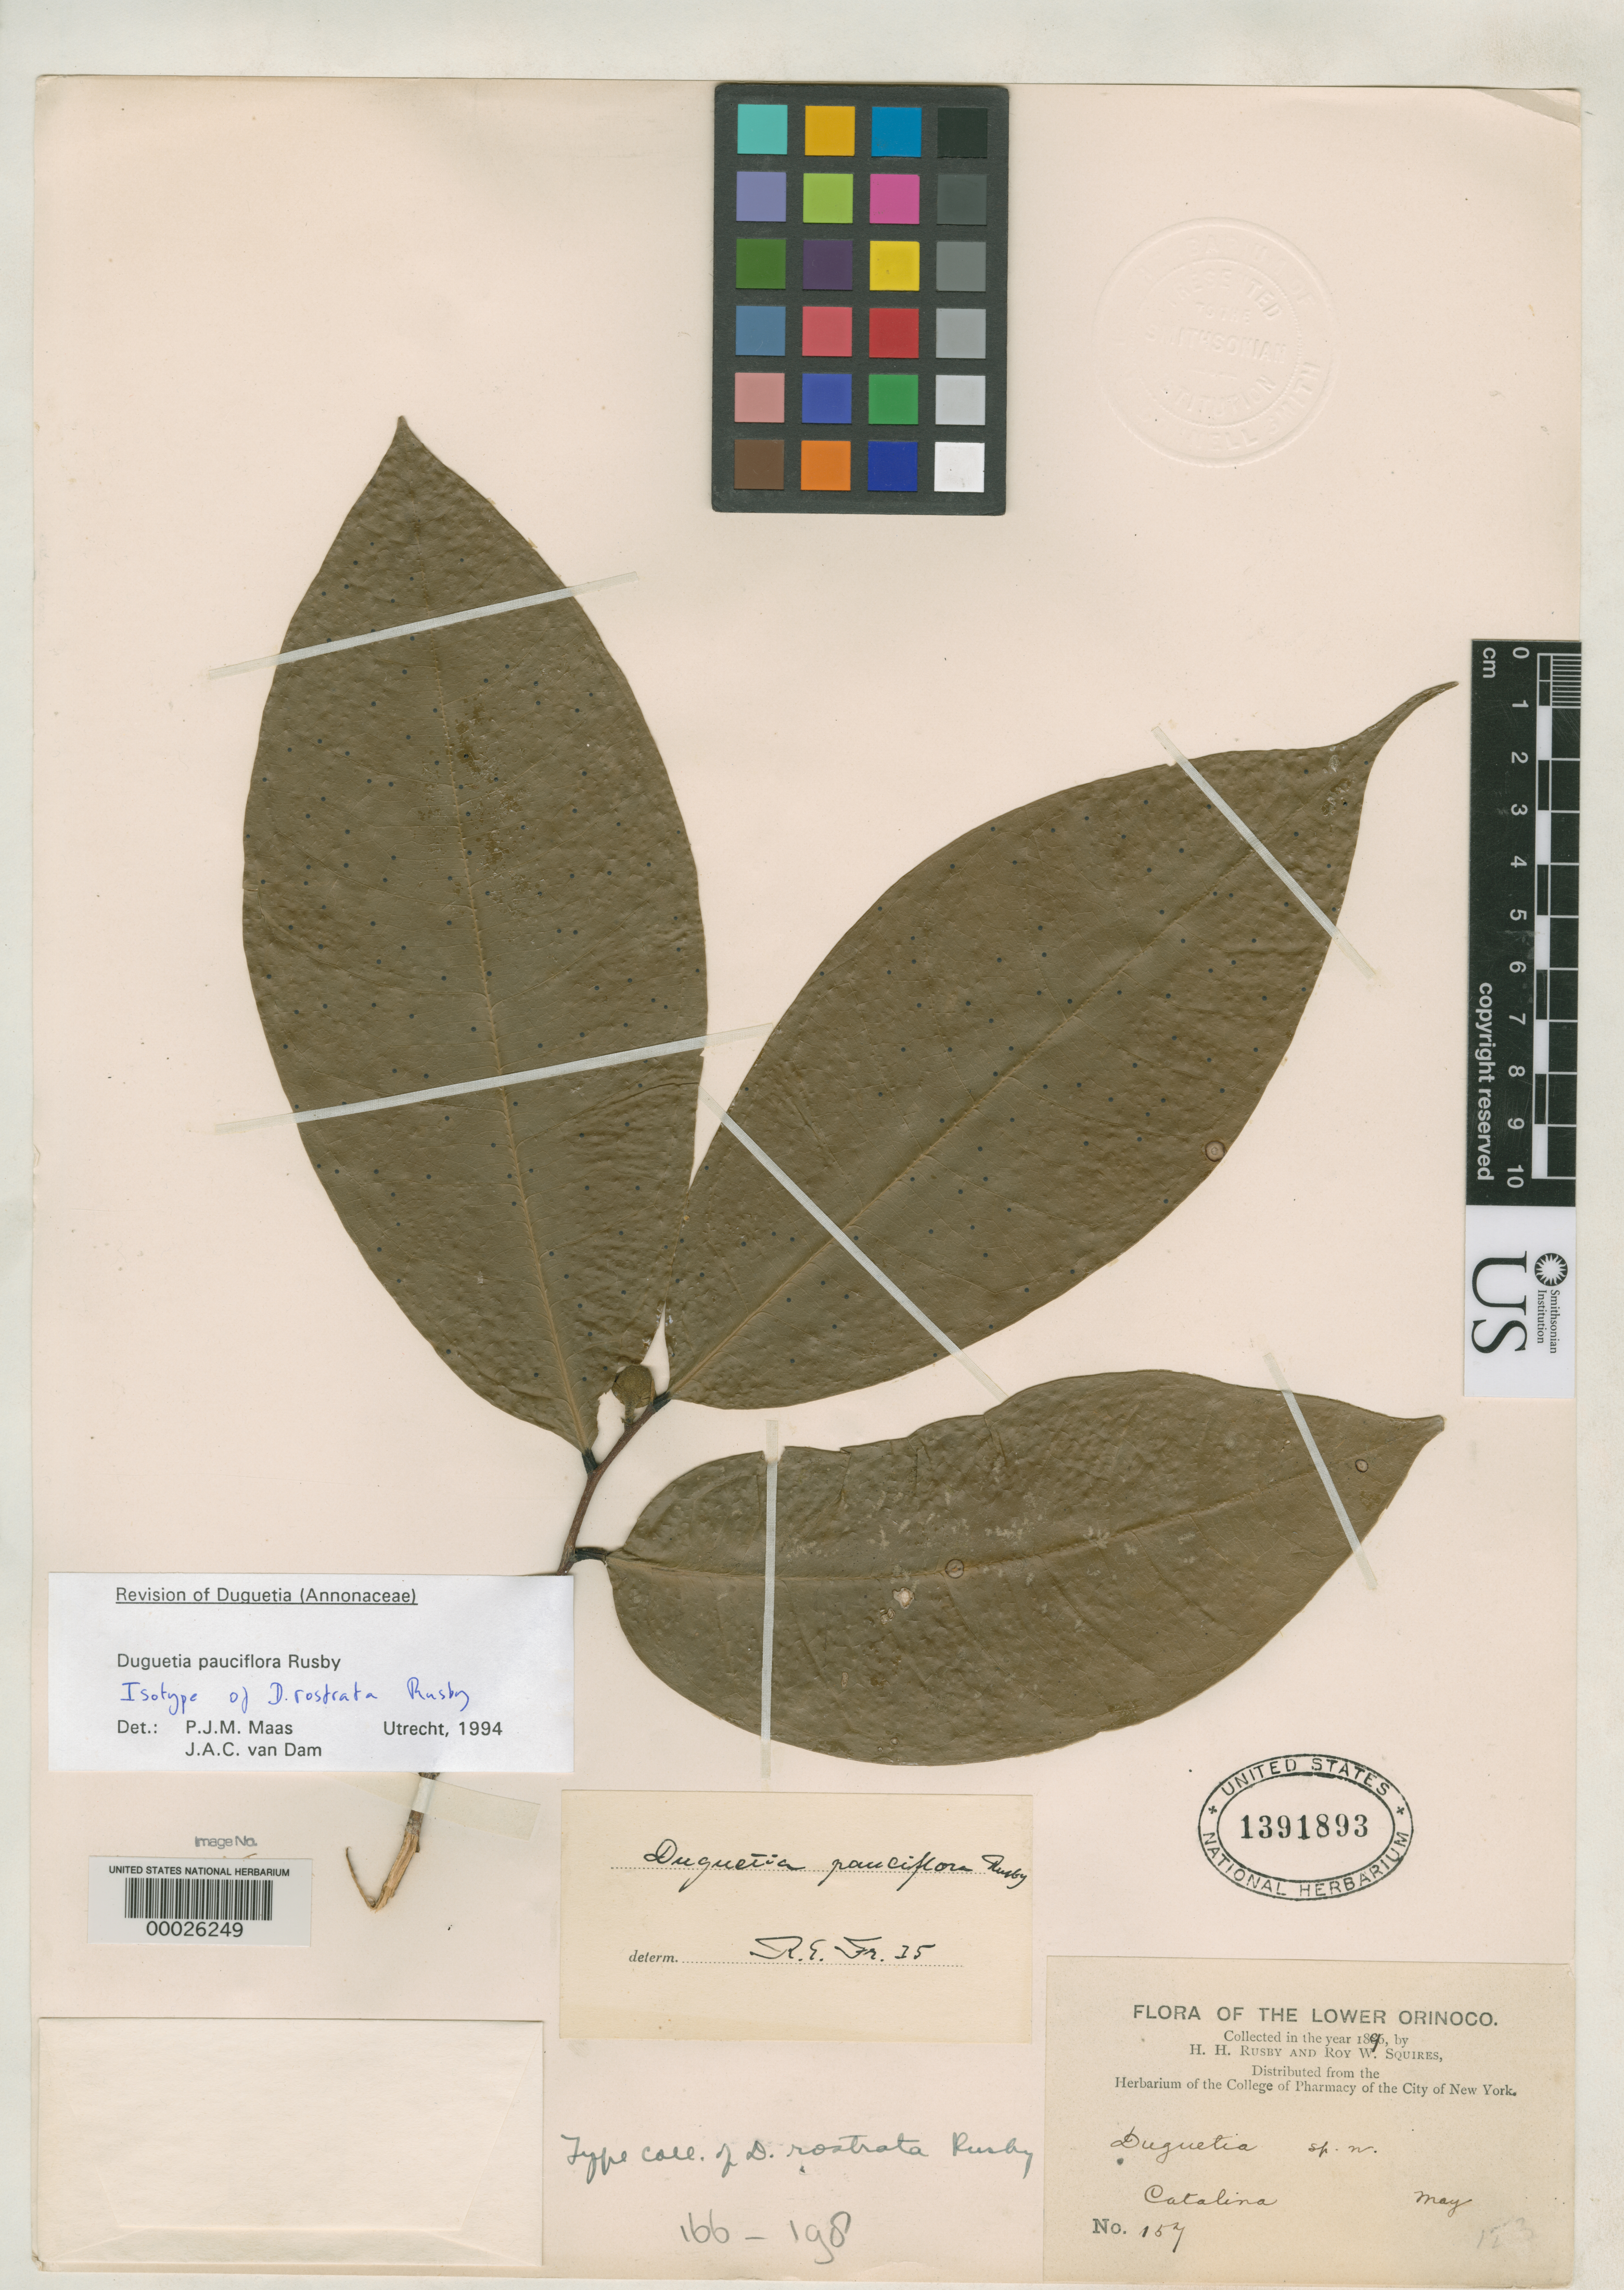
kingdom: Plantae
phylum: Tracheophyta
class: Magnoliopsida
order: Magnoliales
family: Annonaceae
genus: Duguetia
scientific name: Duguetia rostrata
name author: Rusby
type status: Isotype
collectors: H. H. Rusby & R. Squires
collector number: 157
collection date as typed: May 1896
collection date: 1896-05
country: Venezuela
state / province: Delta Amacuro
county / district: Tucupita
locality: Lower Orinoco, Santa Catalina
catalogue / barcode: US 1391893